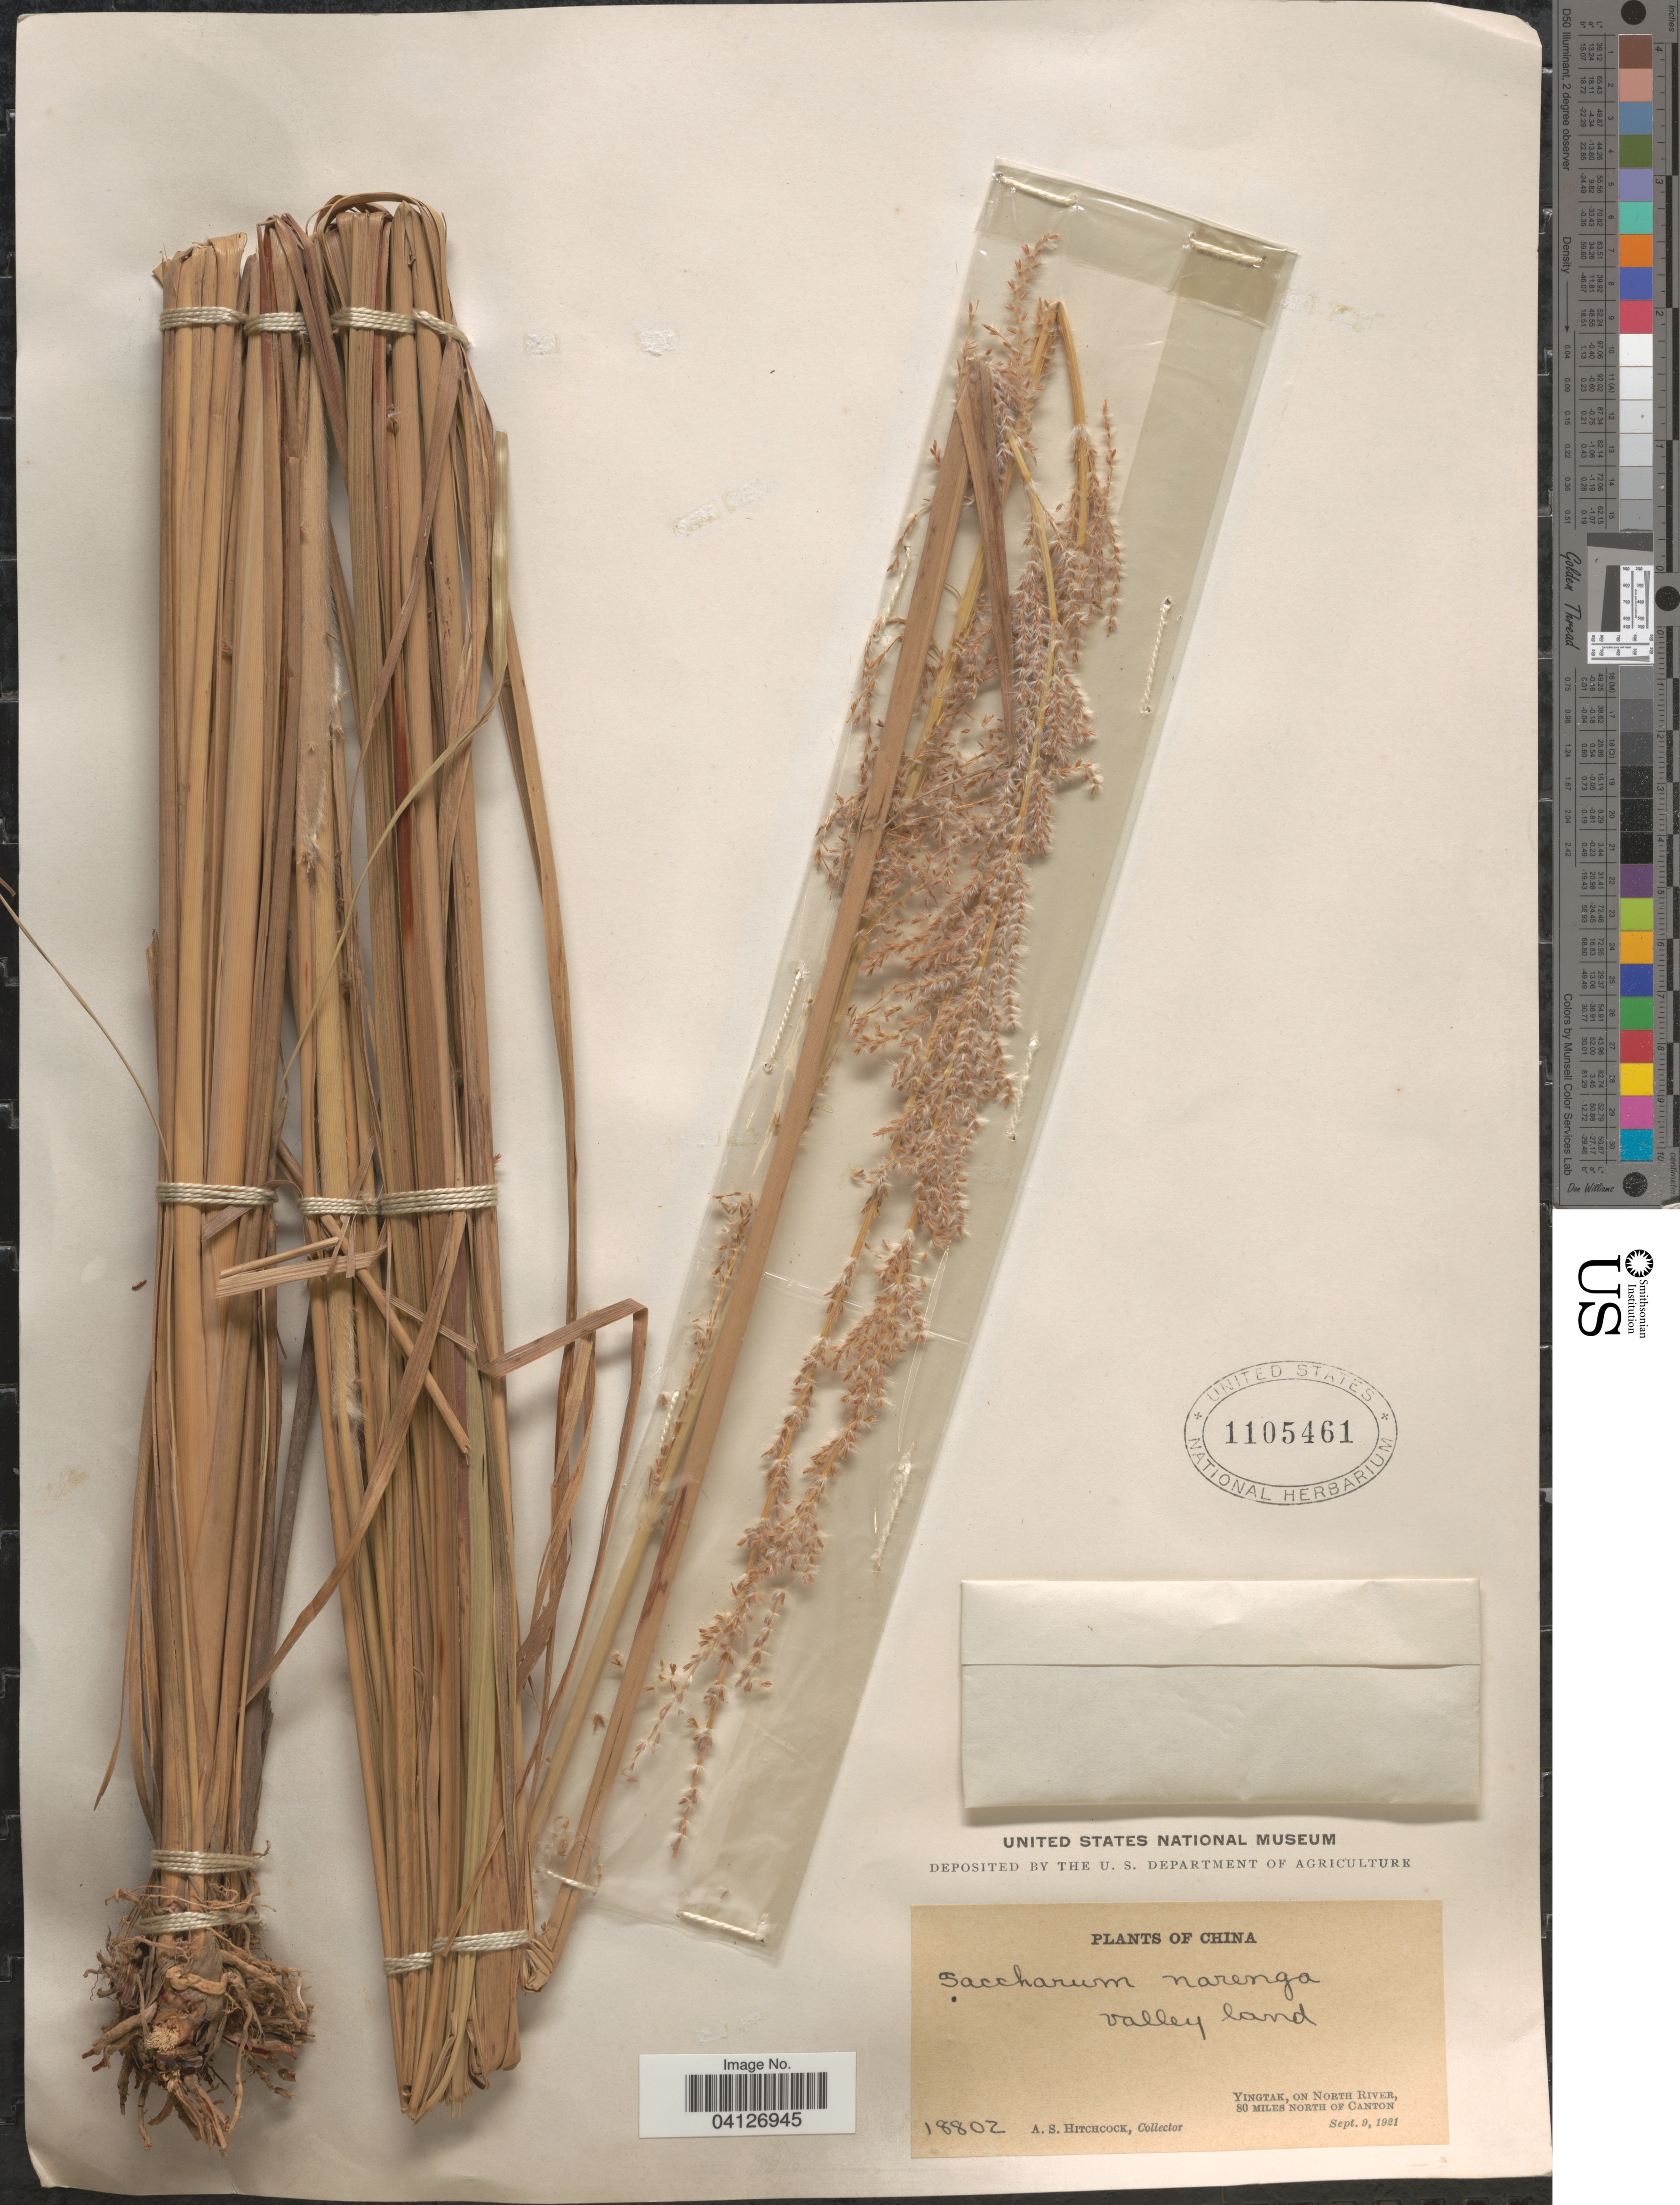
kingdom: Plantae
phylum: Tracheophyta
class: Liliopsida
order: Poales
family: Poaceae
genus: Saccharum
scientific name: Saccharum narenga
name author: (Nees ex Steud.) Hack.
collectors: A. S. Hitchcock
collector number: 18802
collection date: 1921-09-09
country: China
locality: Yingtak, on North River, 80 miles North of Canton.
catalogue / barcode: US 1105461